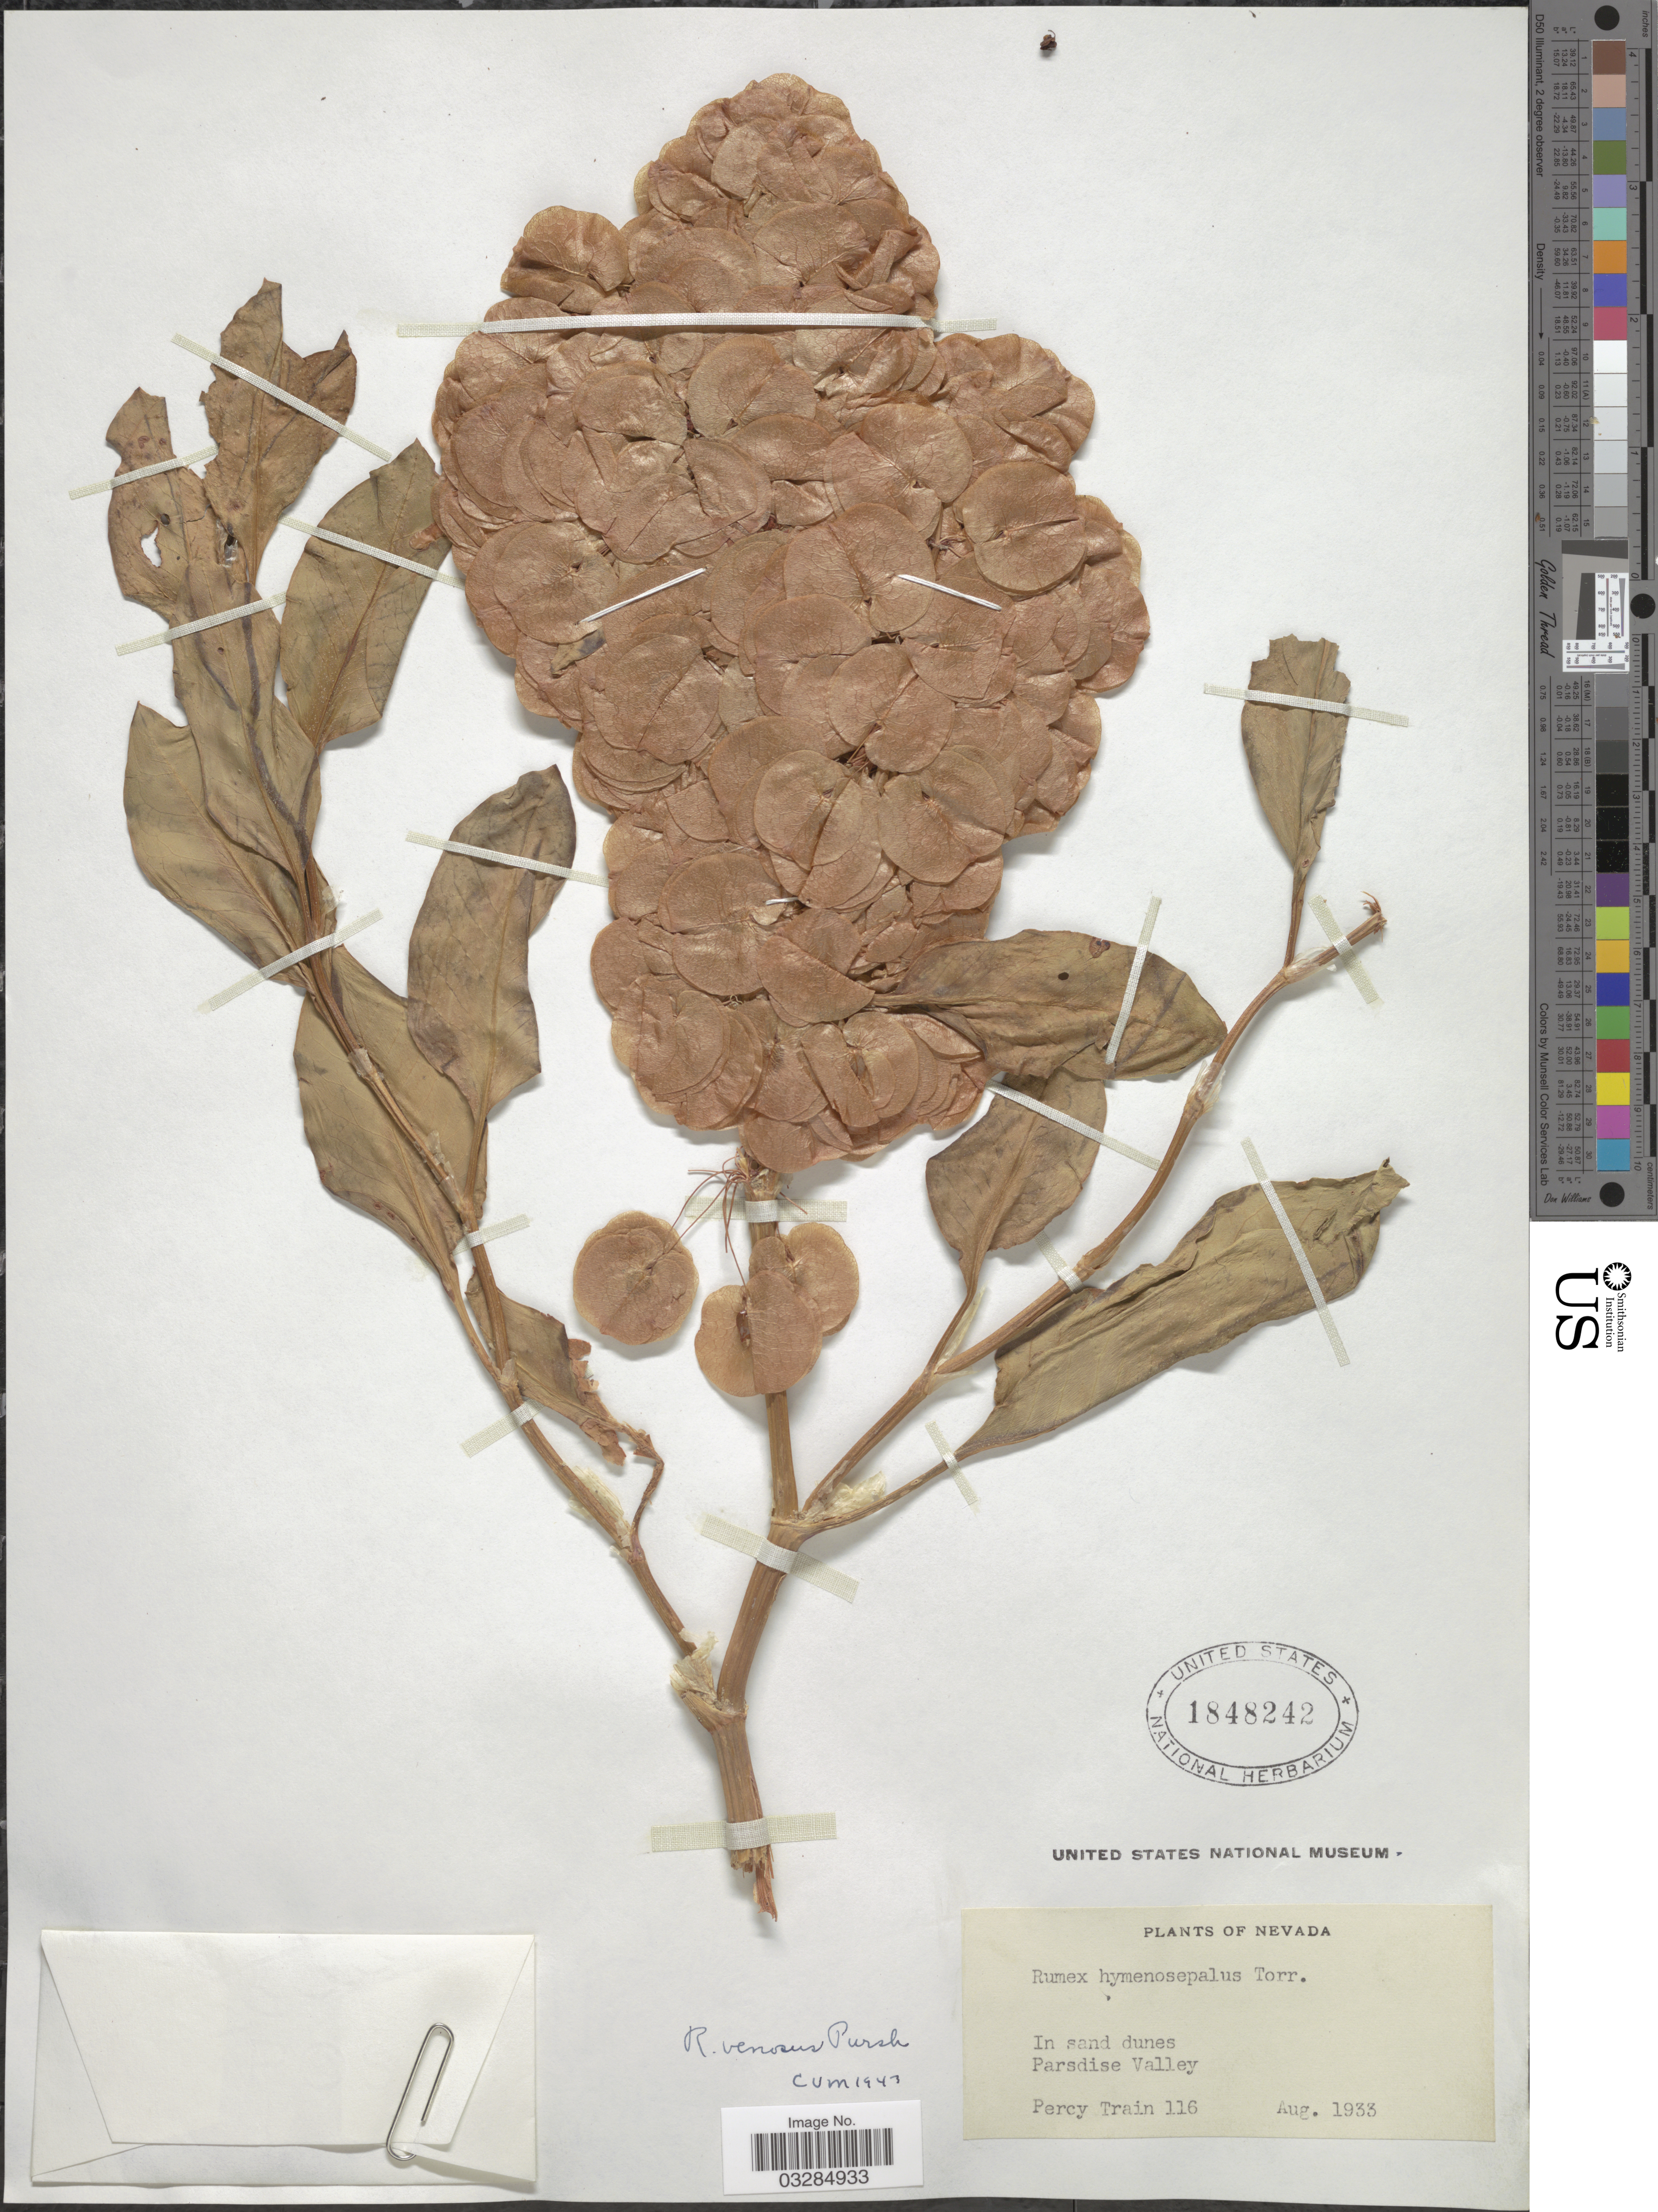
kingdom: Plantae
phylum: Tracheophyta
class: Magnoliopsida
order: Caryophyllales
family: Polygonaceae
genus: Rumex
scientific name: Rumex venosus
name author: Pursh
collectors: P. Train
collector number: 116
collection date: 1933-08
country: United States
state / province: Nevada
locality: Parsdise Valley.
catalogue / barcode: US 1848242